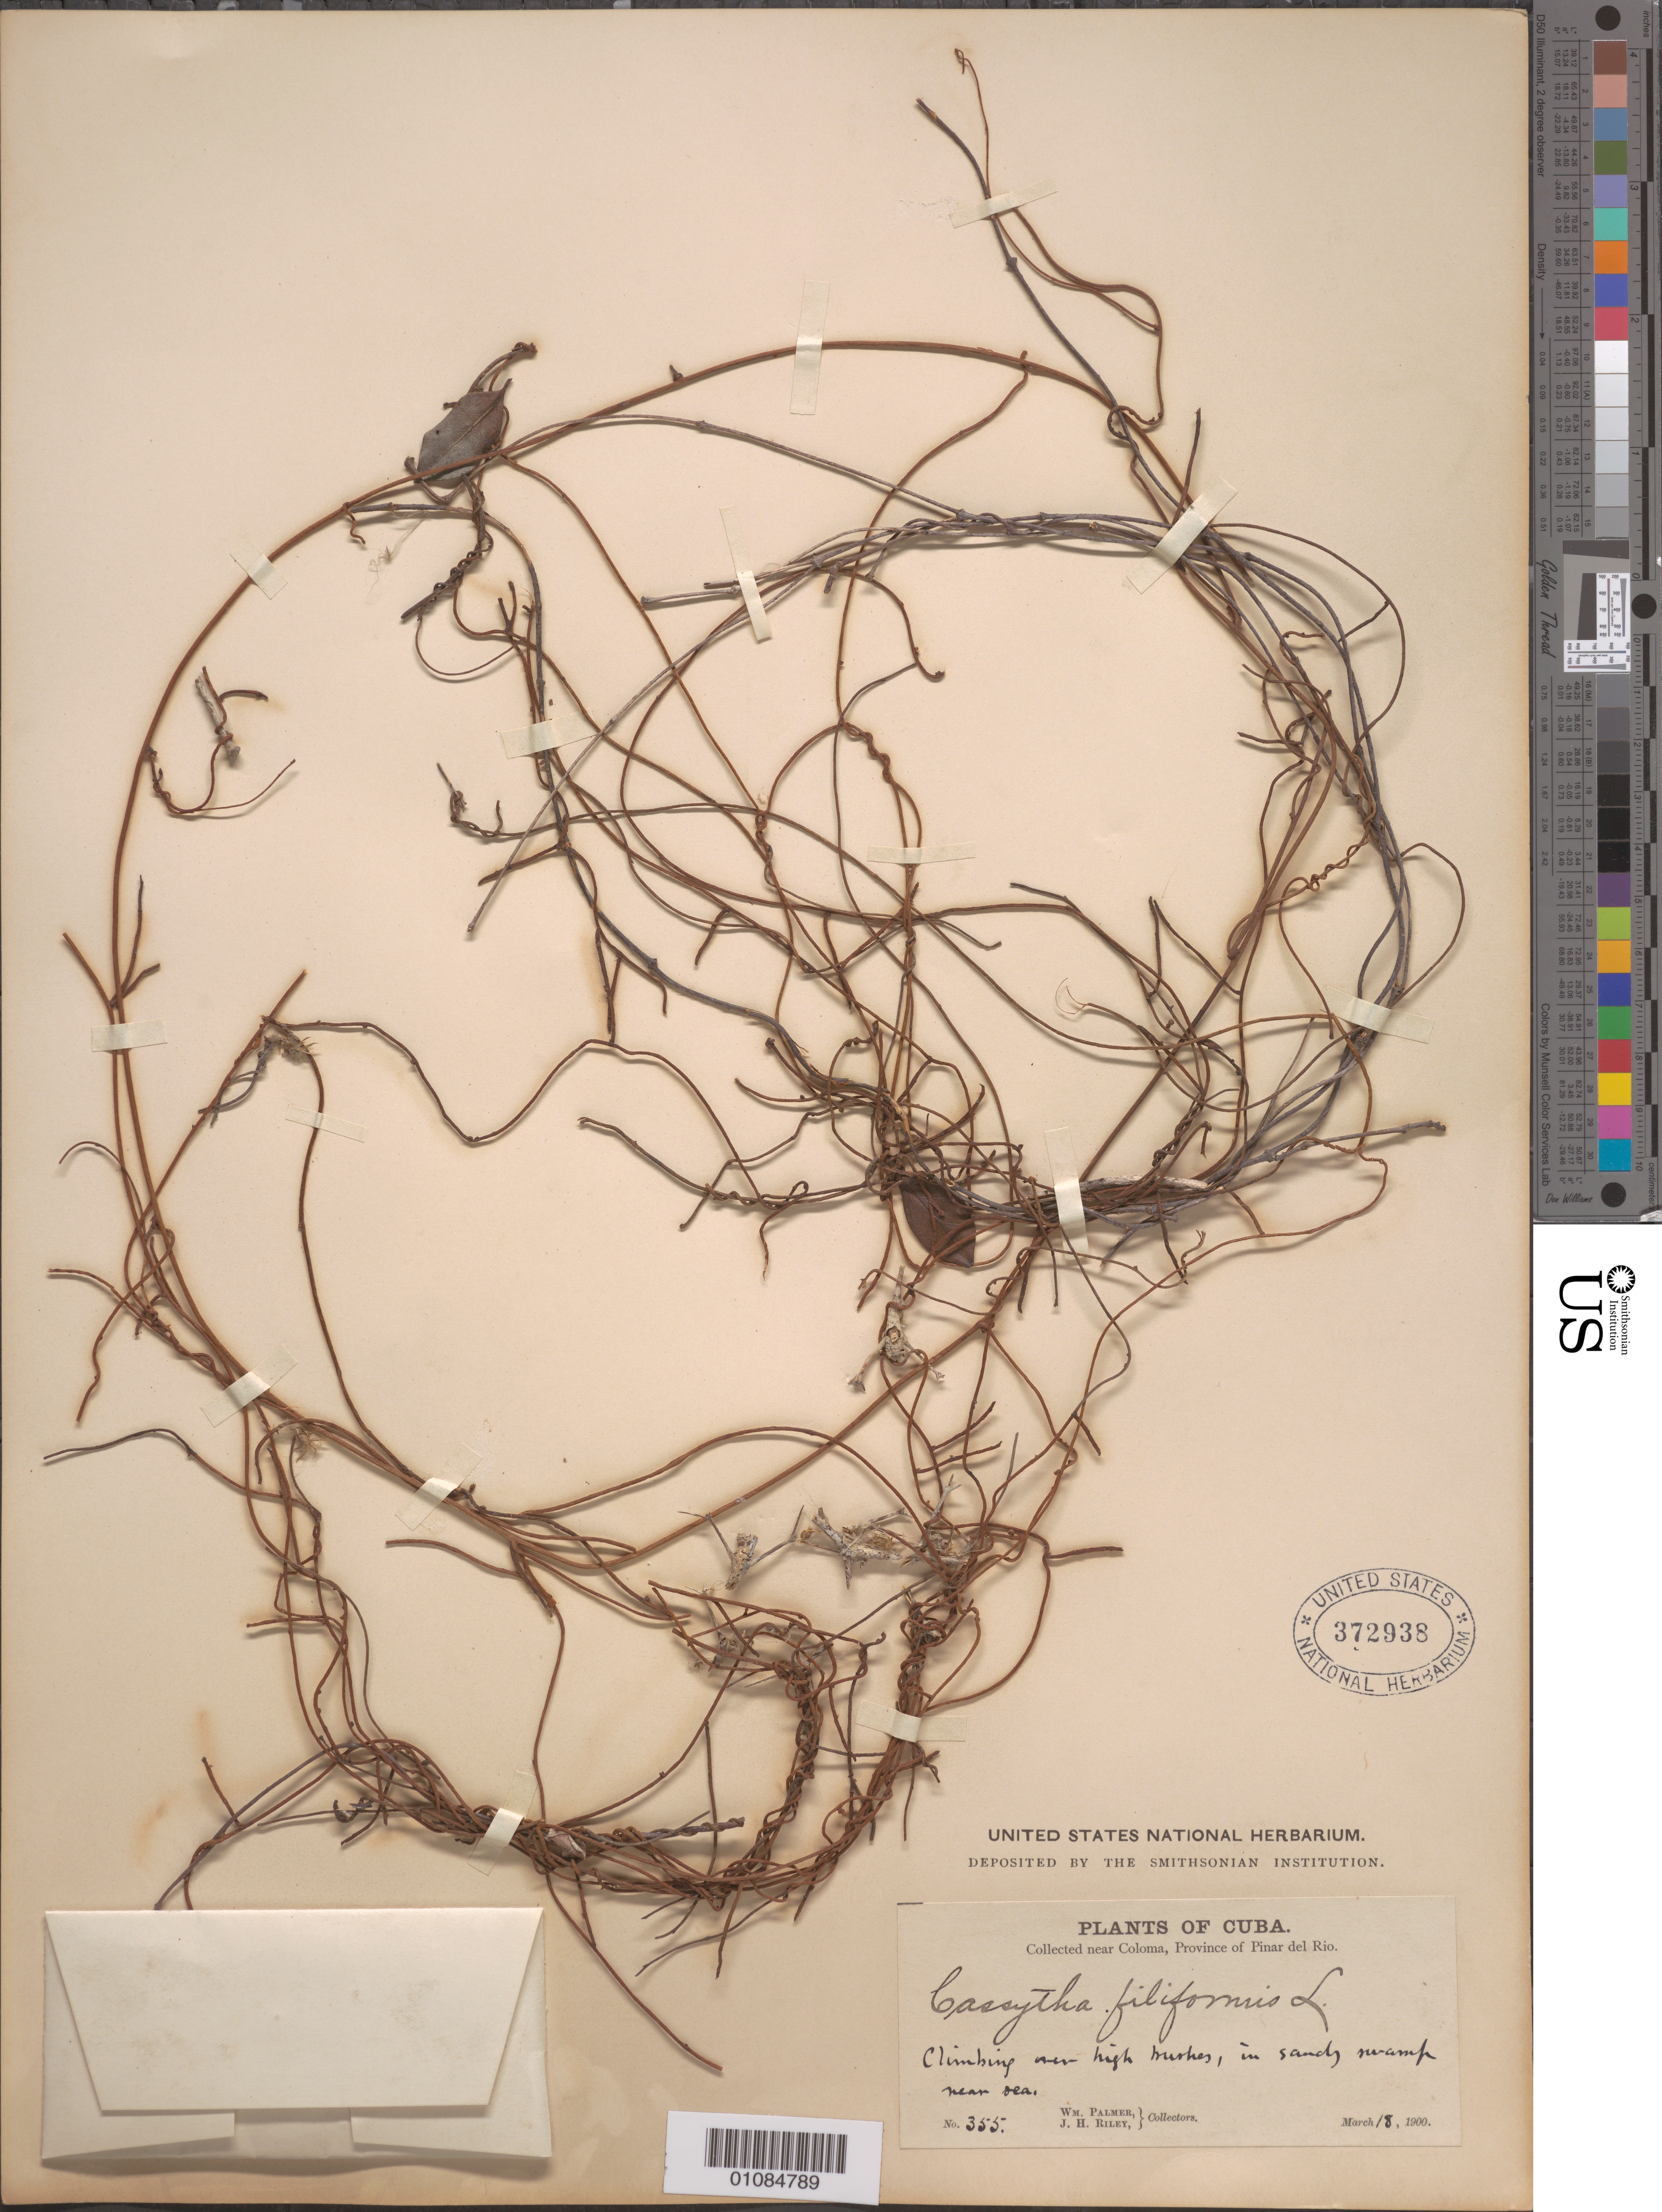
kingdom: Plantae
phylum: Tracheophyta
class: Magnoliopsida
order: Laurales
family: Lauraceae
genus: Cassytha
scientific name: Cassytha filiformis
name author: L.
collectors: W. Palmer & J. H. Riley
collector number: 355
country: Cuba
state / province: Pinar del Rio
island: Cuba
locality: Collected near Coloma, Province of Pinar del Rio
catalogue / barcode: US 372938